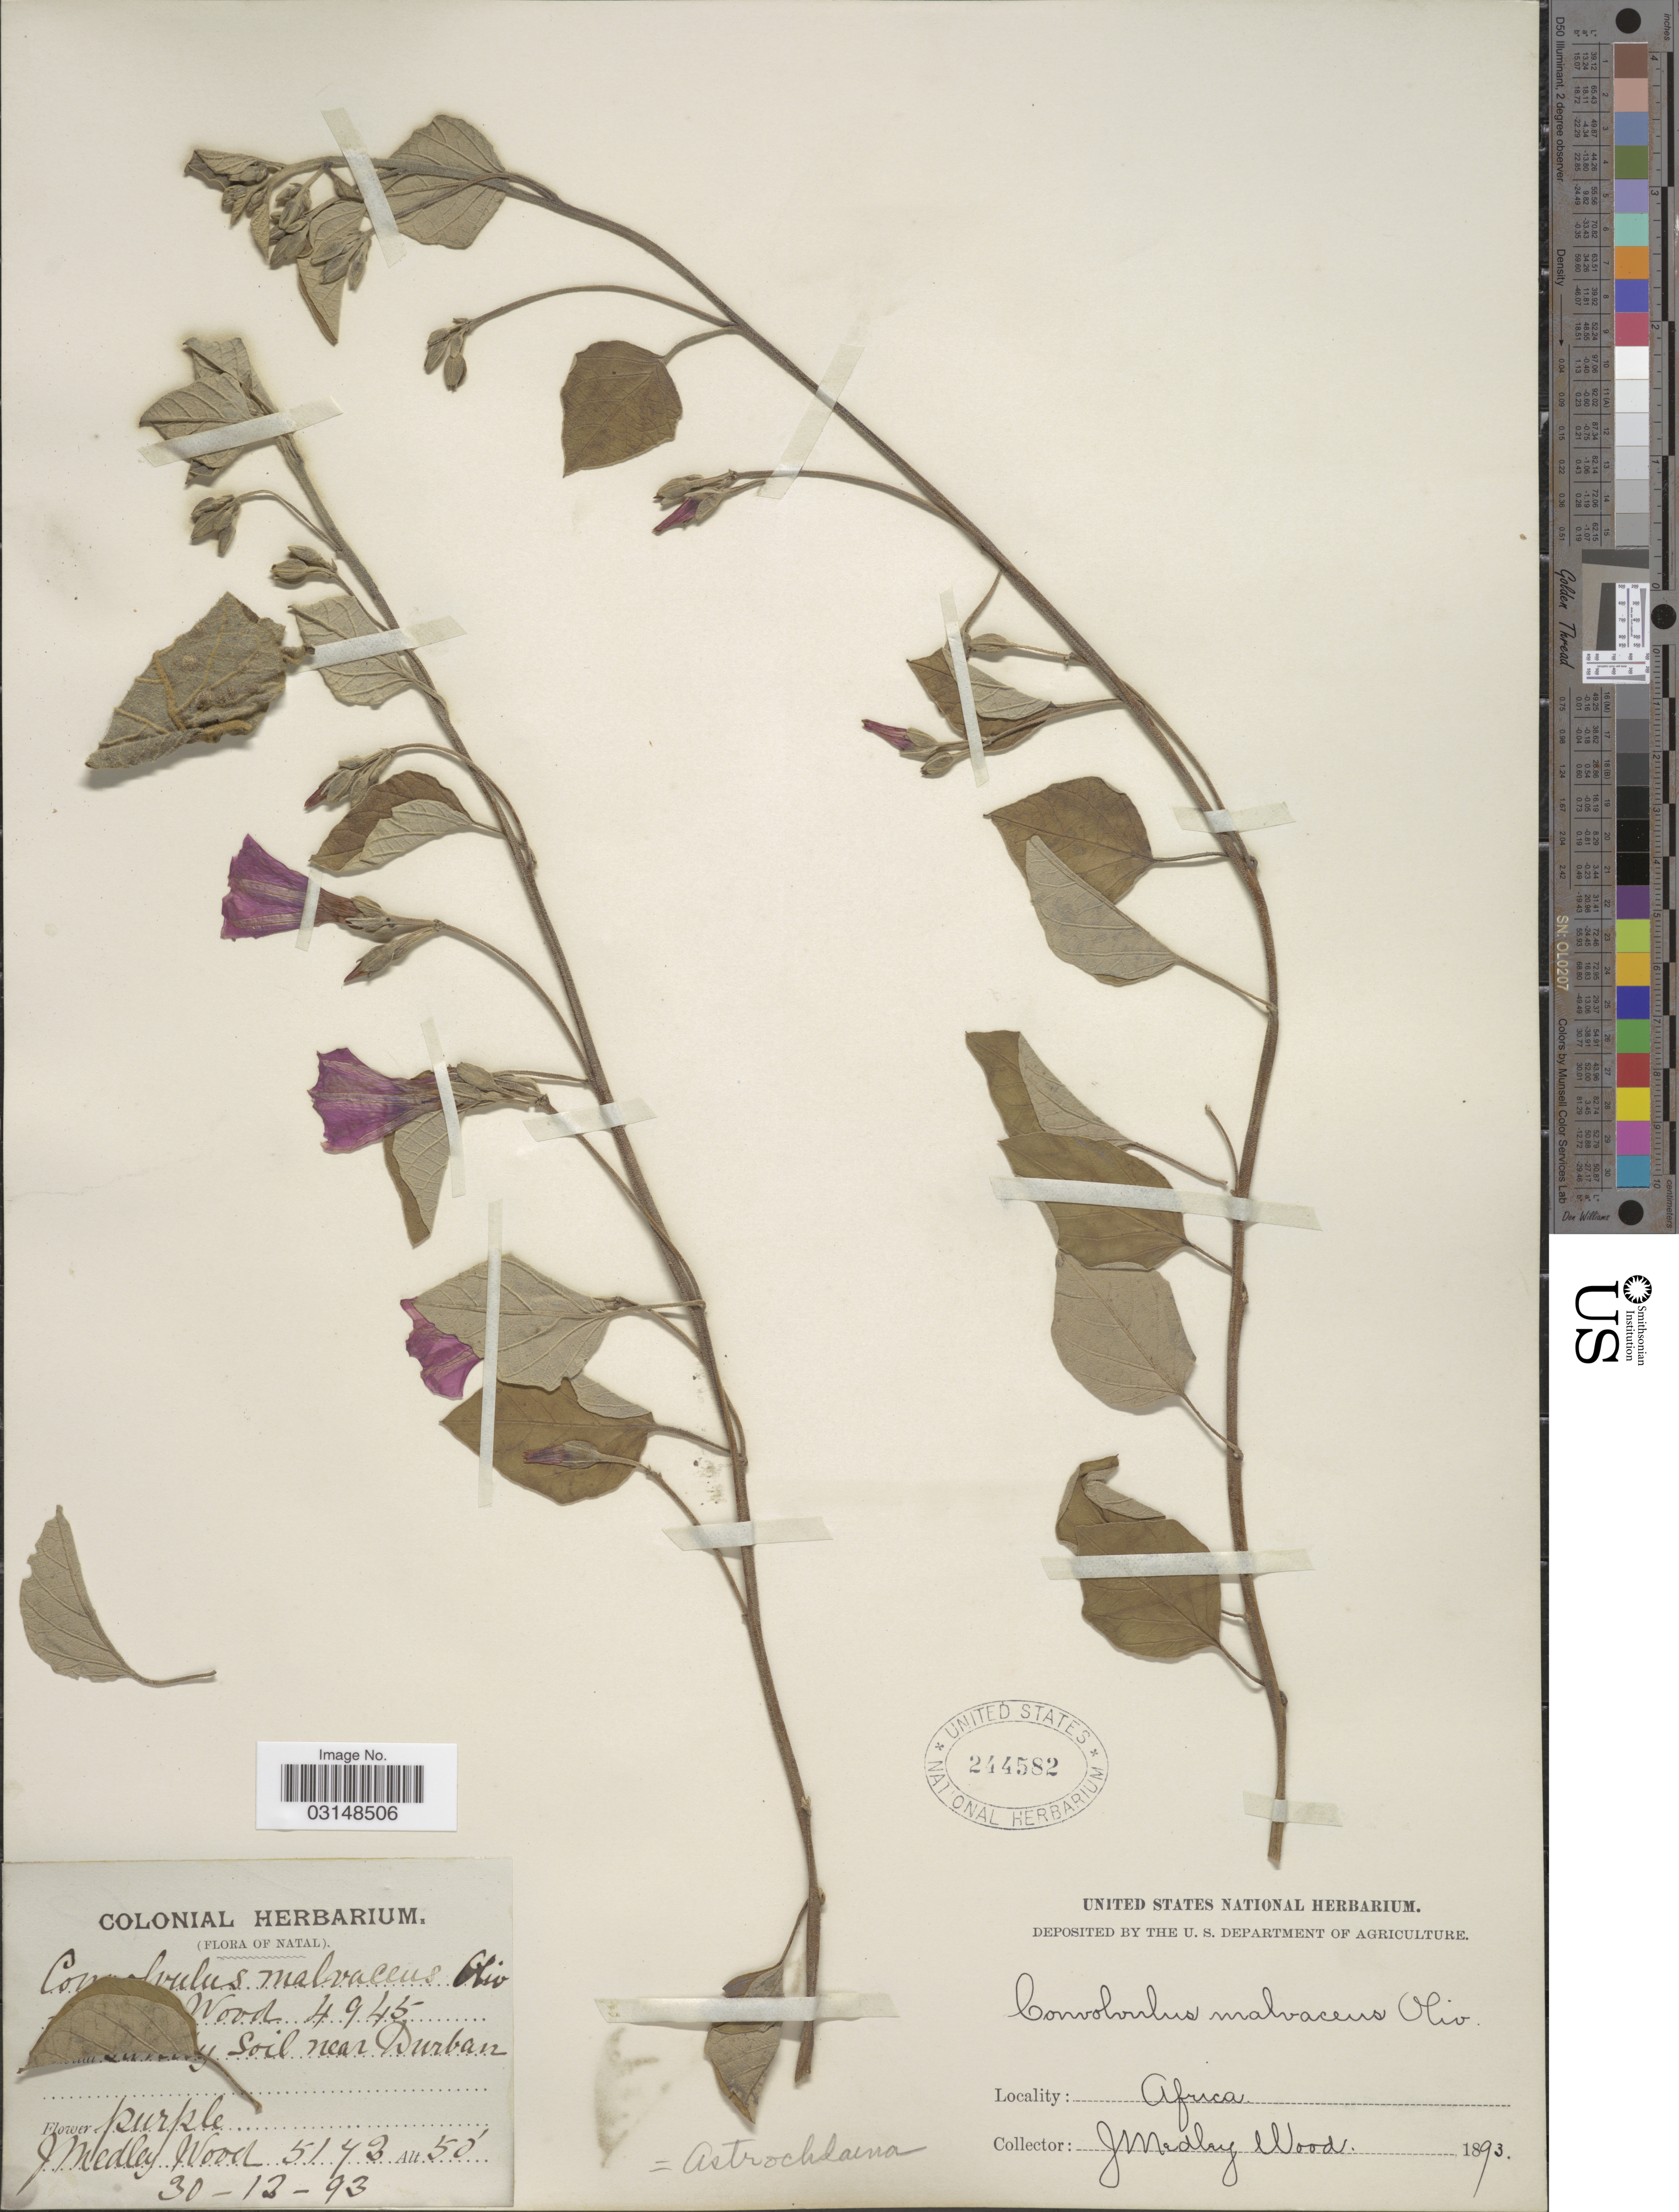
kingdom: Plantae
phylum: Tracheophyta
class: Magnoliopsida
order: Solanales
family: Convolvulaceae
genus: Astripomoea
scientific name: Astripomoea malvacea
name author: (Klotzsch) A. Meeuse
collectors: J. Medley Wood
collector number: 5143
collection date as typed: Transcribed d/m/y: 30/12/93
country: South Africa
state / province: KwaZulu-Natal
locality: Natal, [illegible text] soil near Durban.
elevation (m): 15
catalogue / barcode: US 244582